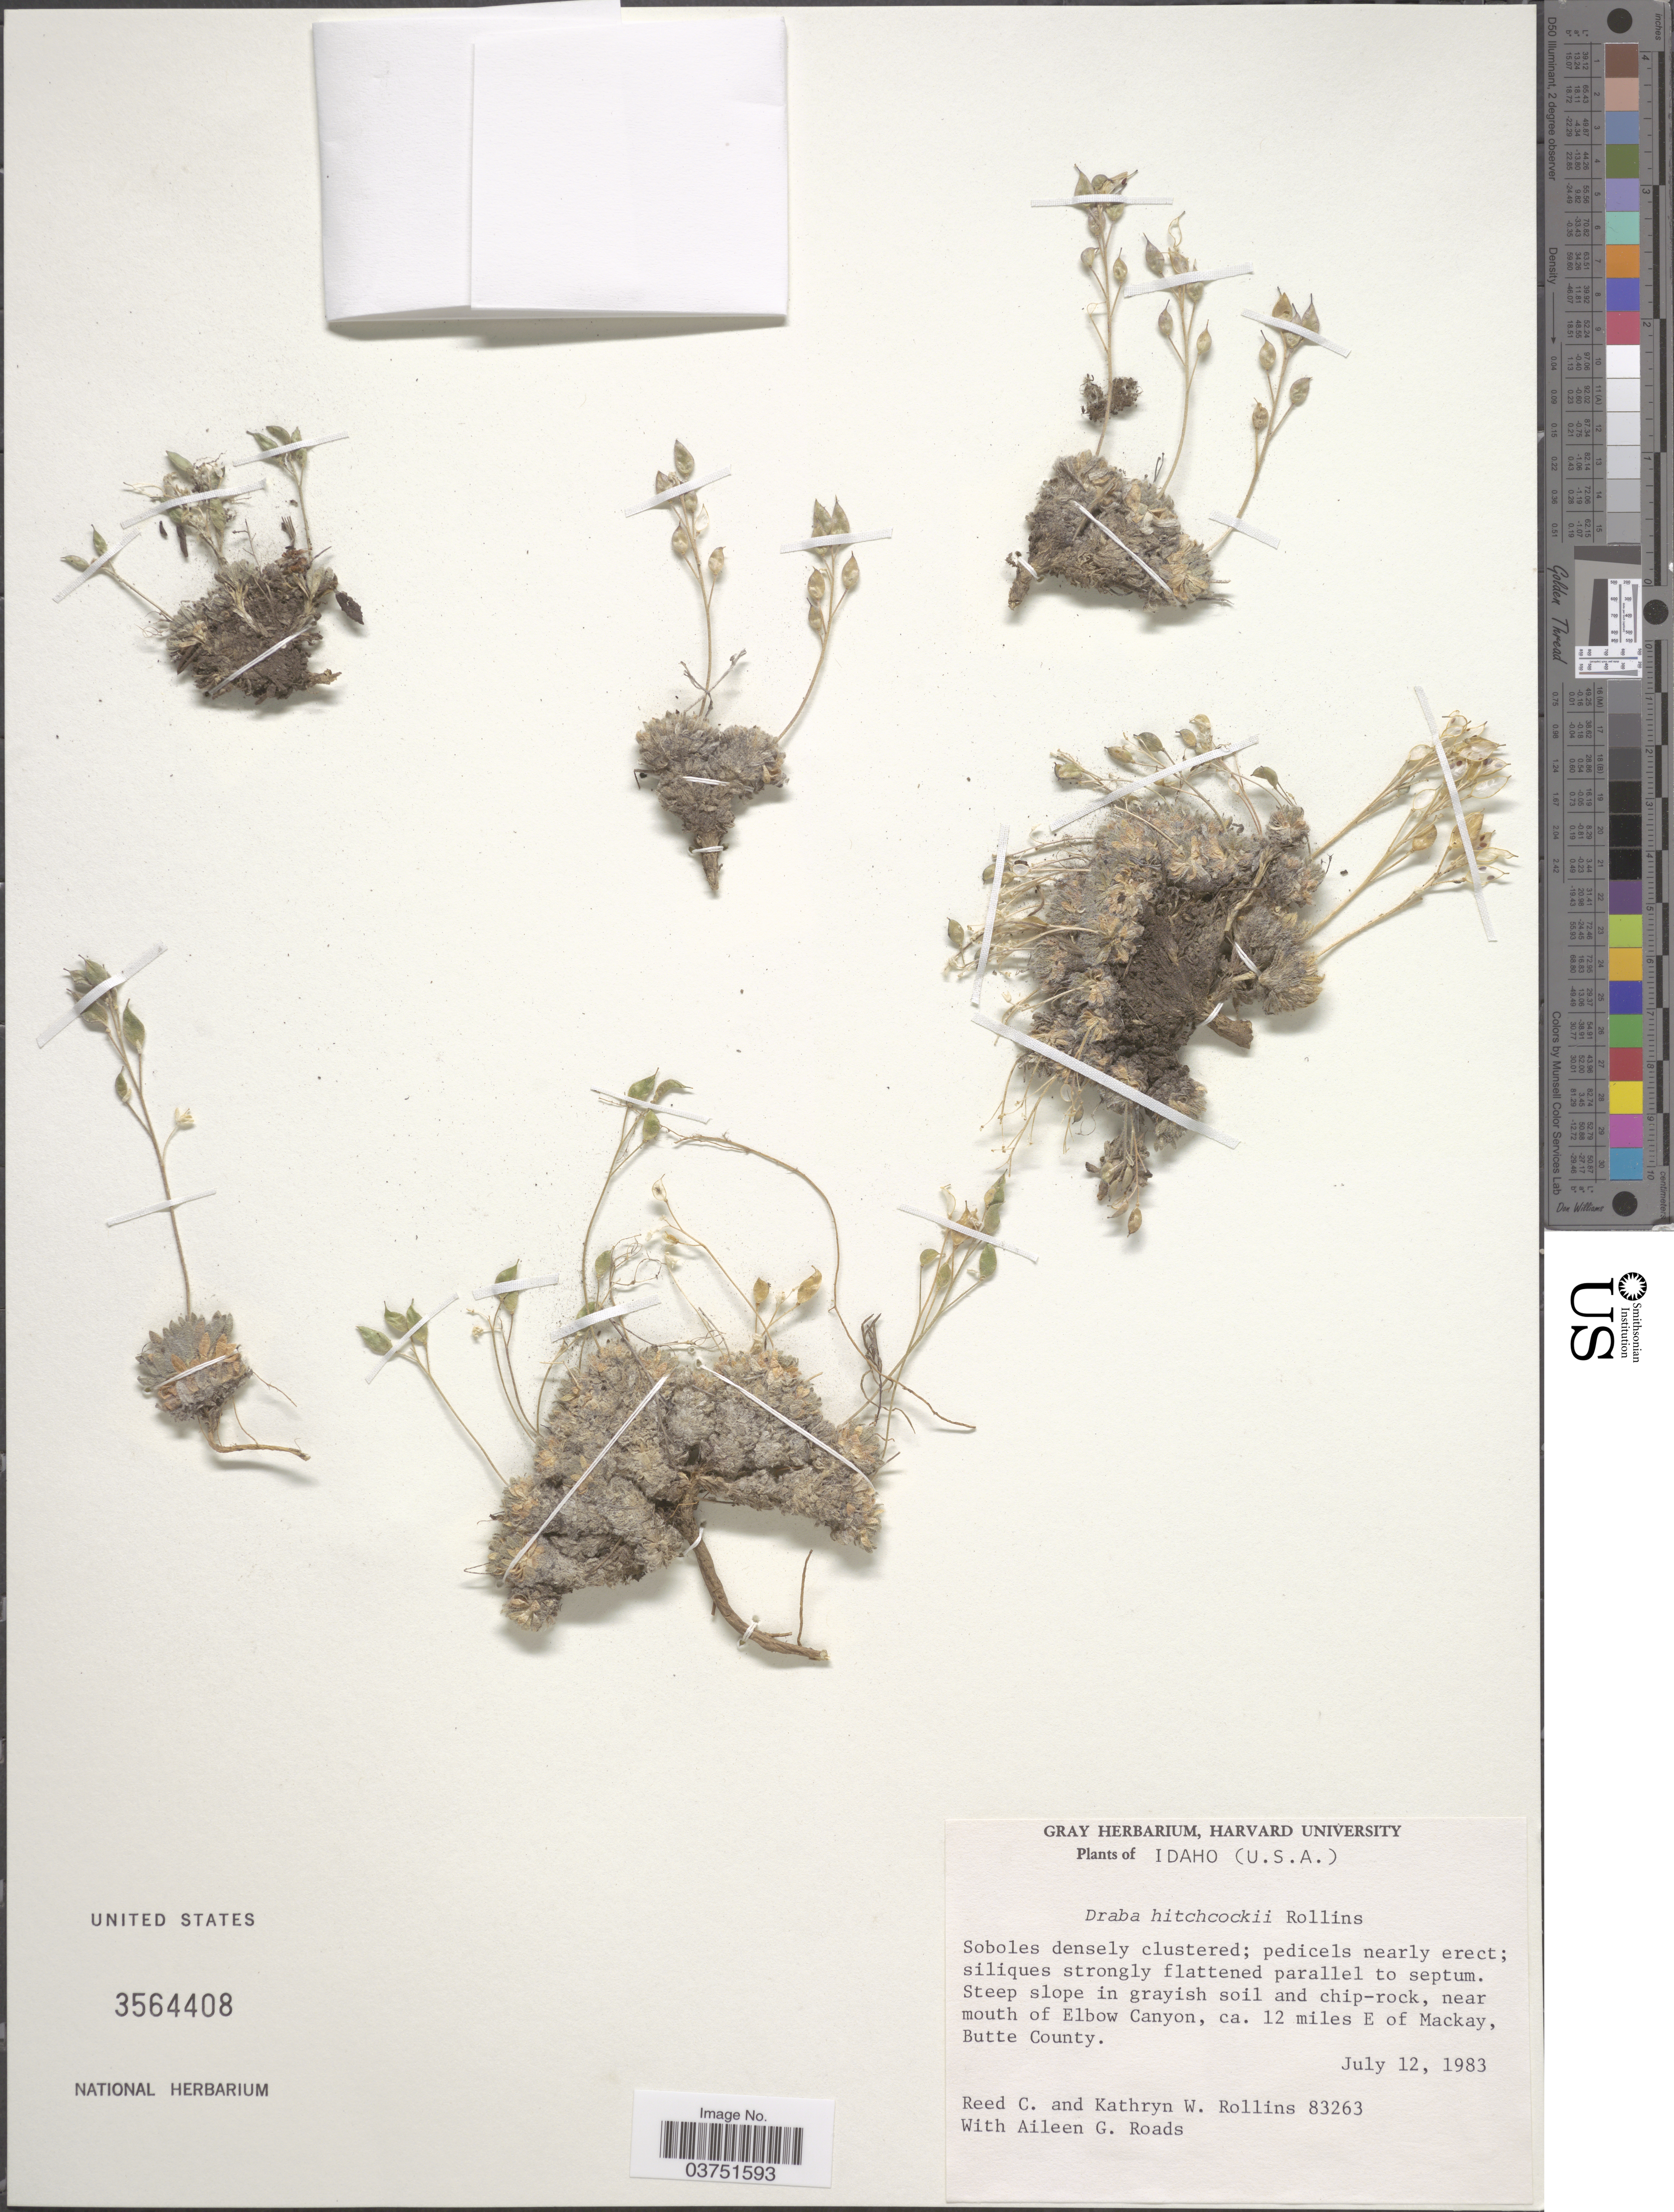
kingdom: Plantae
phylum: Tracheophyta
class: Magnoliopsida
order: Brassicales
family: Brassicaceae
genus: Draba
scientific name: Draba hitchcockii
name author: Rollins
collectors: R. C. Rollins, K. W. Rollins & A. Roads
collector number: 83263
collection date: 1983-07-12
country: United States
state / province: Idaho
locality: Near mouth of Elbow Canyon, ca. 12 miles E of Mackay, Butte County.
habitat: steep slope in grayish soil and chip-rock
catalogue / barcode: US 3564408